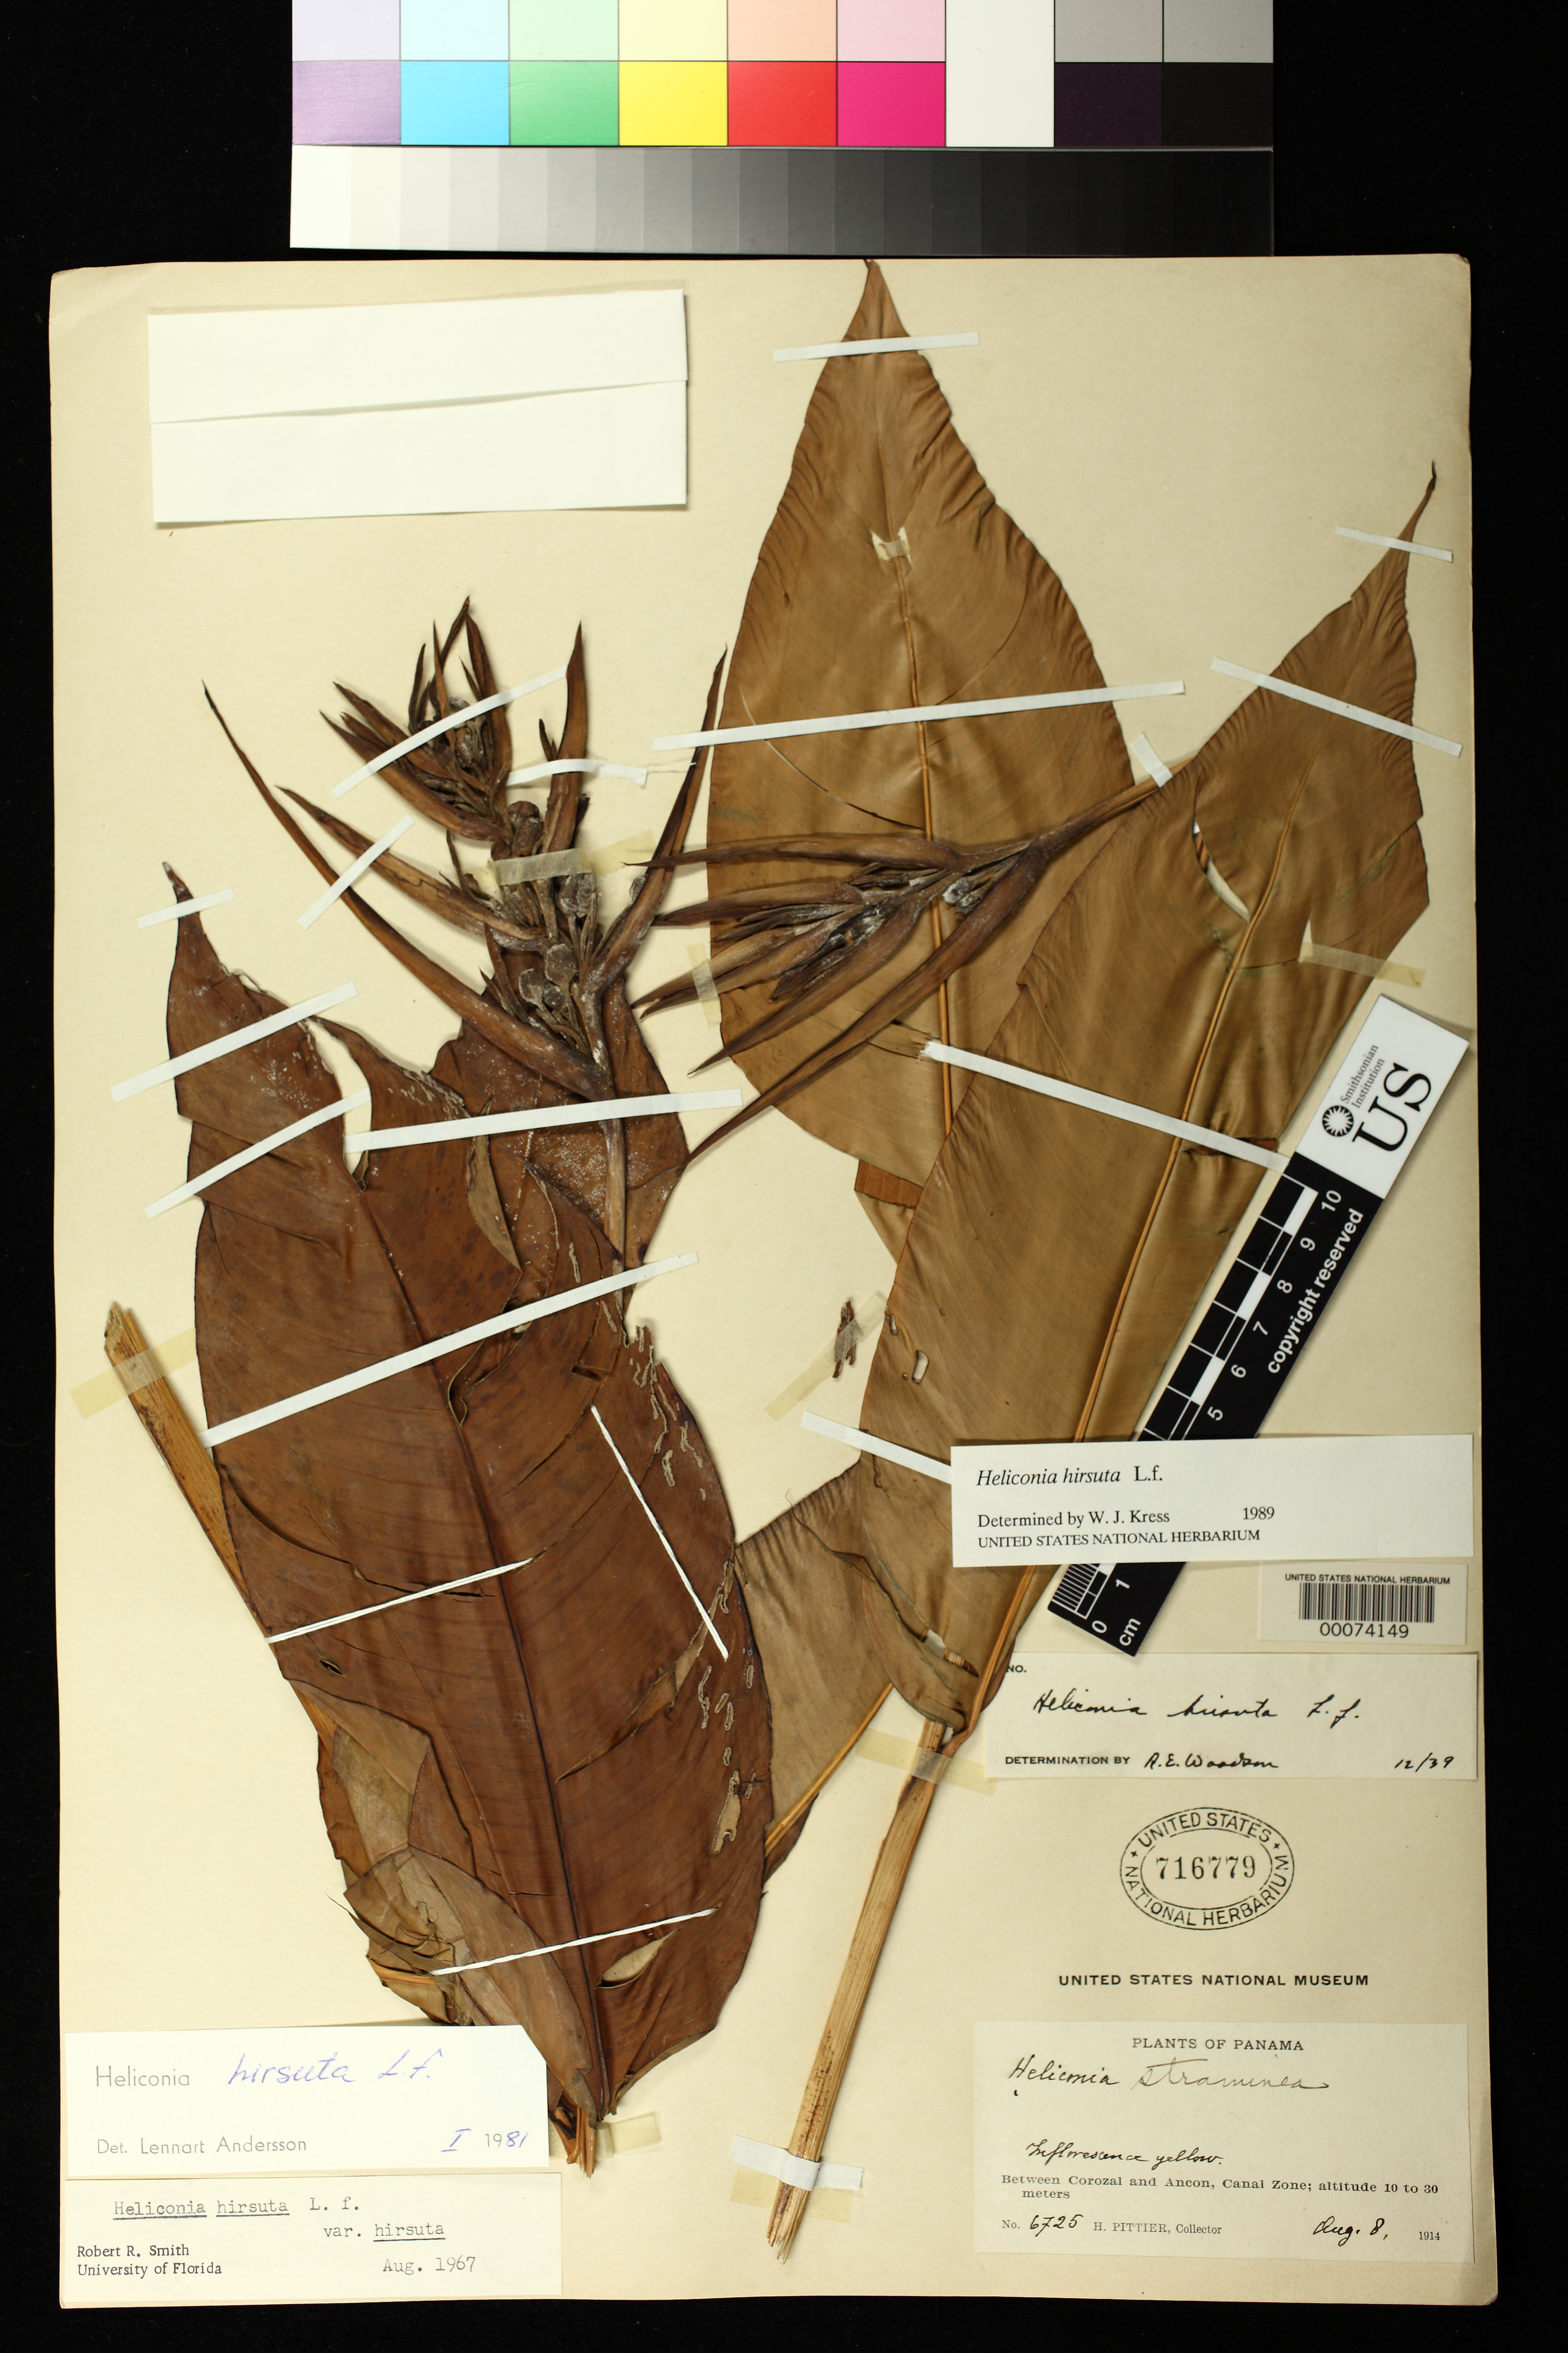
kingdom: Plantae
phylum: Tracheophyta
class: Liliopsida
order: Zingiberales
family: Heliconiaceae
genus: Heliconia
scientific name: Heliconia hirsuta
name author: L. f.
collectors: H. F. Pittier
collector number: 6725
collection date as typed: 08 Aug 1914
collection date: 1914-08-08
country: Panama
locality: Between Corozal and Ancon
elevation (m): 10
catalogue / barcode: US 716779